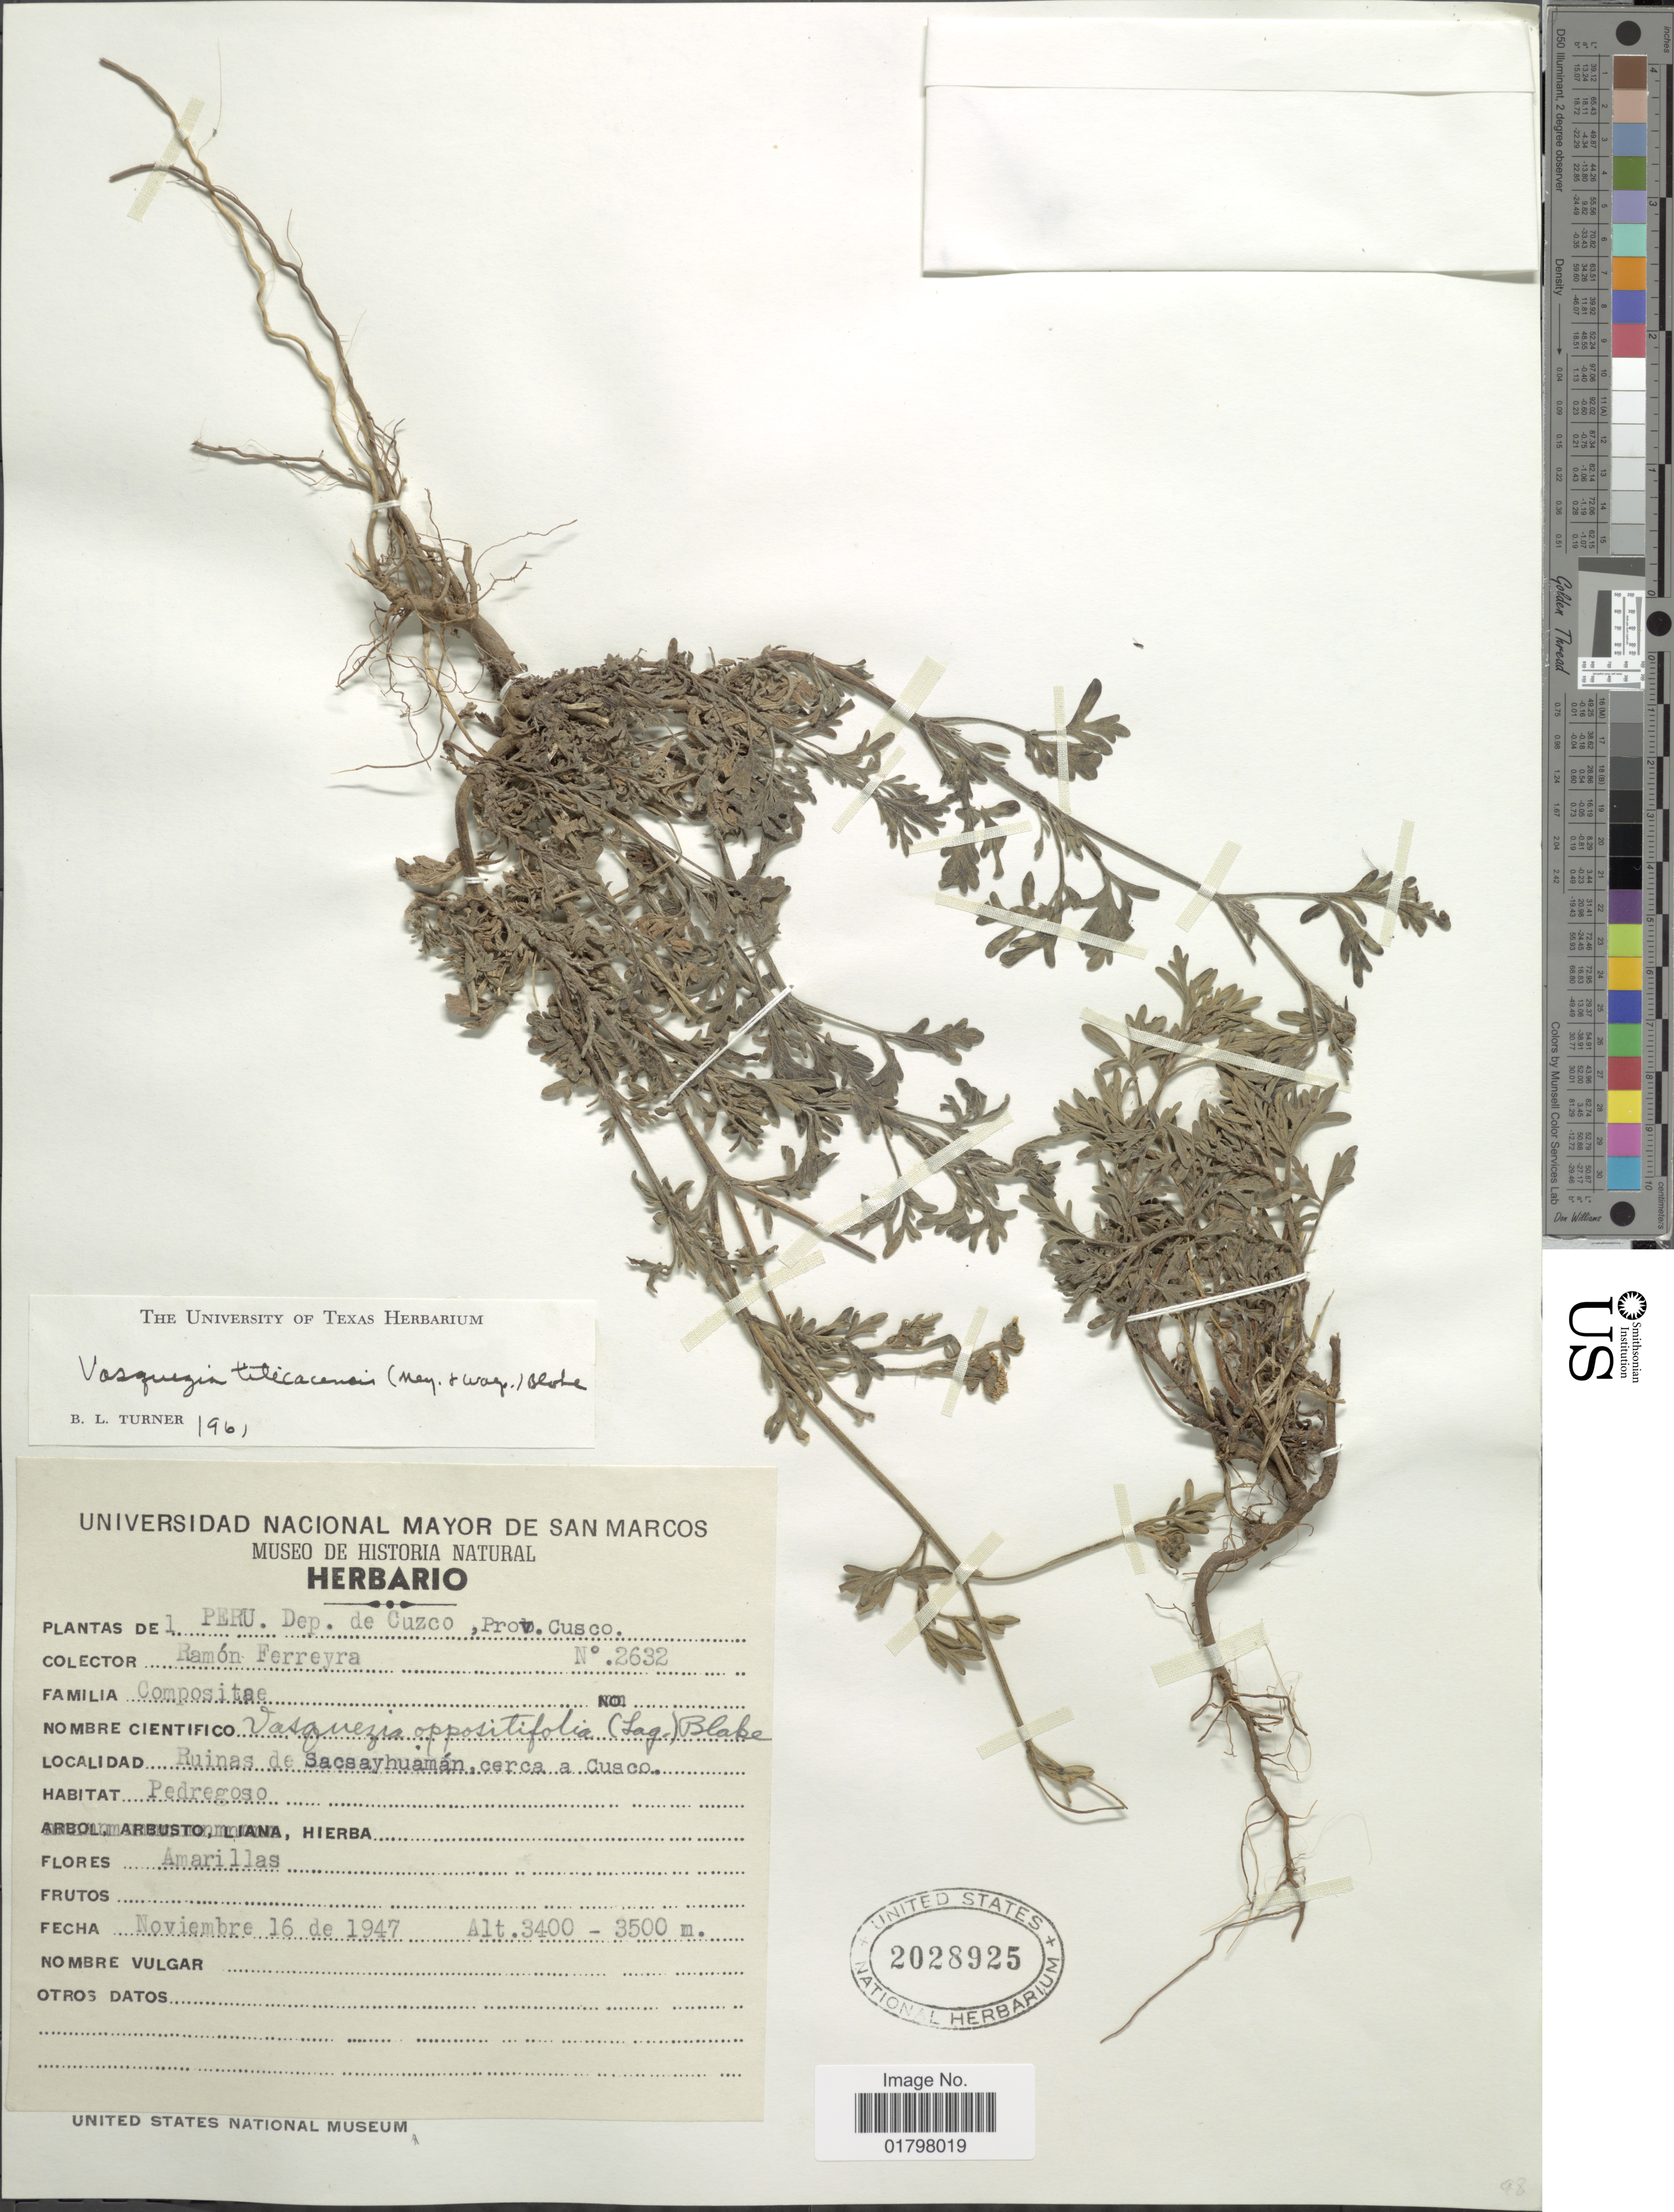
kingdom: Plantae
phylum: Tracheophyta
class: Magnoliopsida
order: Asterales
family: Asteraceae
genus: Vasquesia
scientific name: Vasquesia titicacensis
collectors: R. A. Ferreyra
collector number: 2632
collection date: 1947-11-16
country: Peru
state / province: Cusco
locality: Ruinas de Sacsayhuamán, cerca a Cusco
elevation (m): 3400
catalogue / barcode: US 2028925